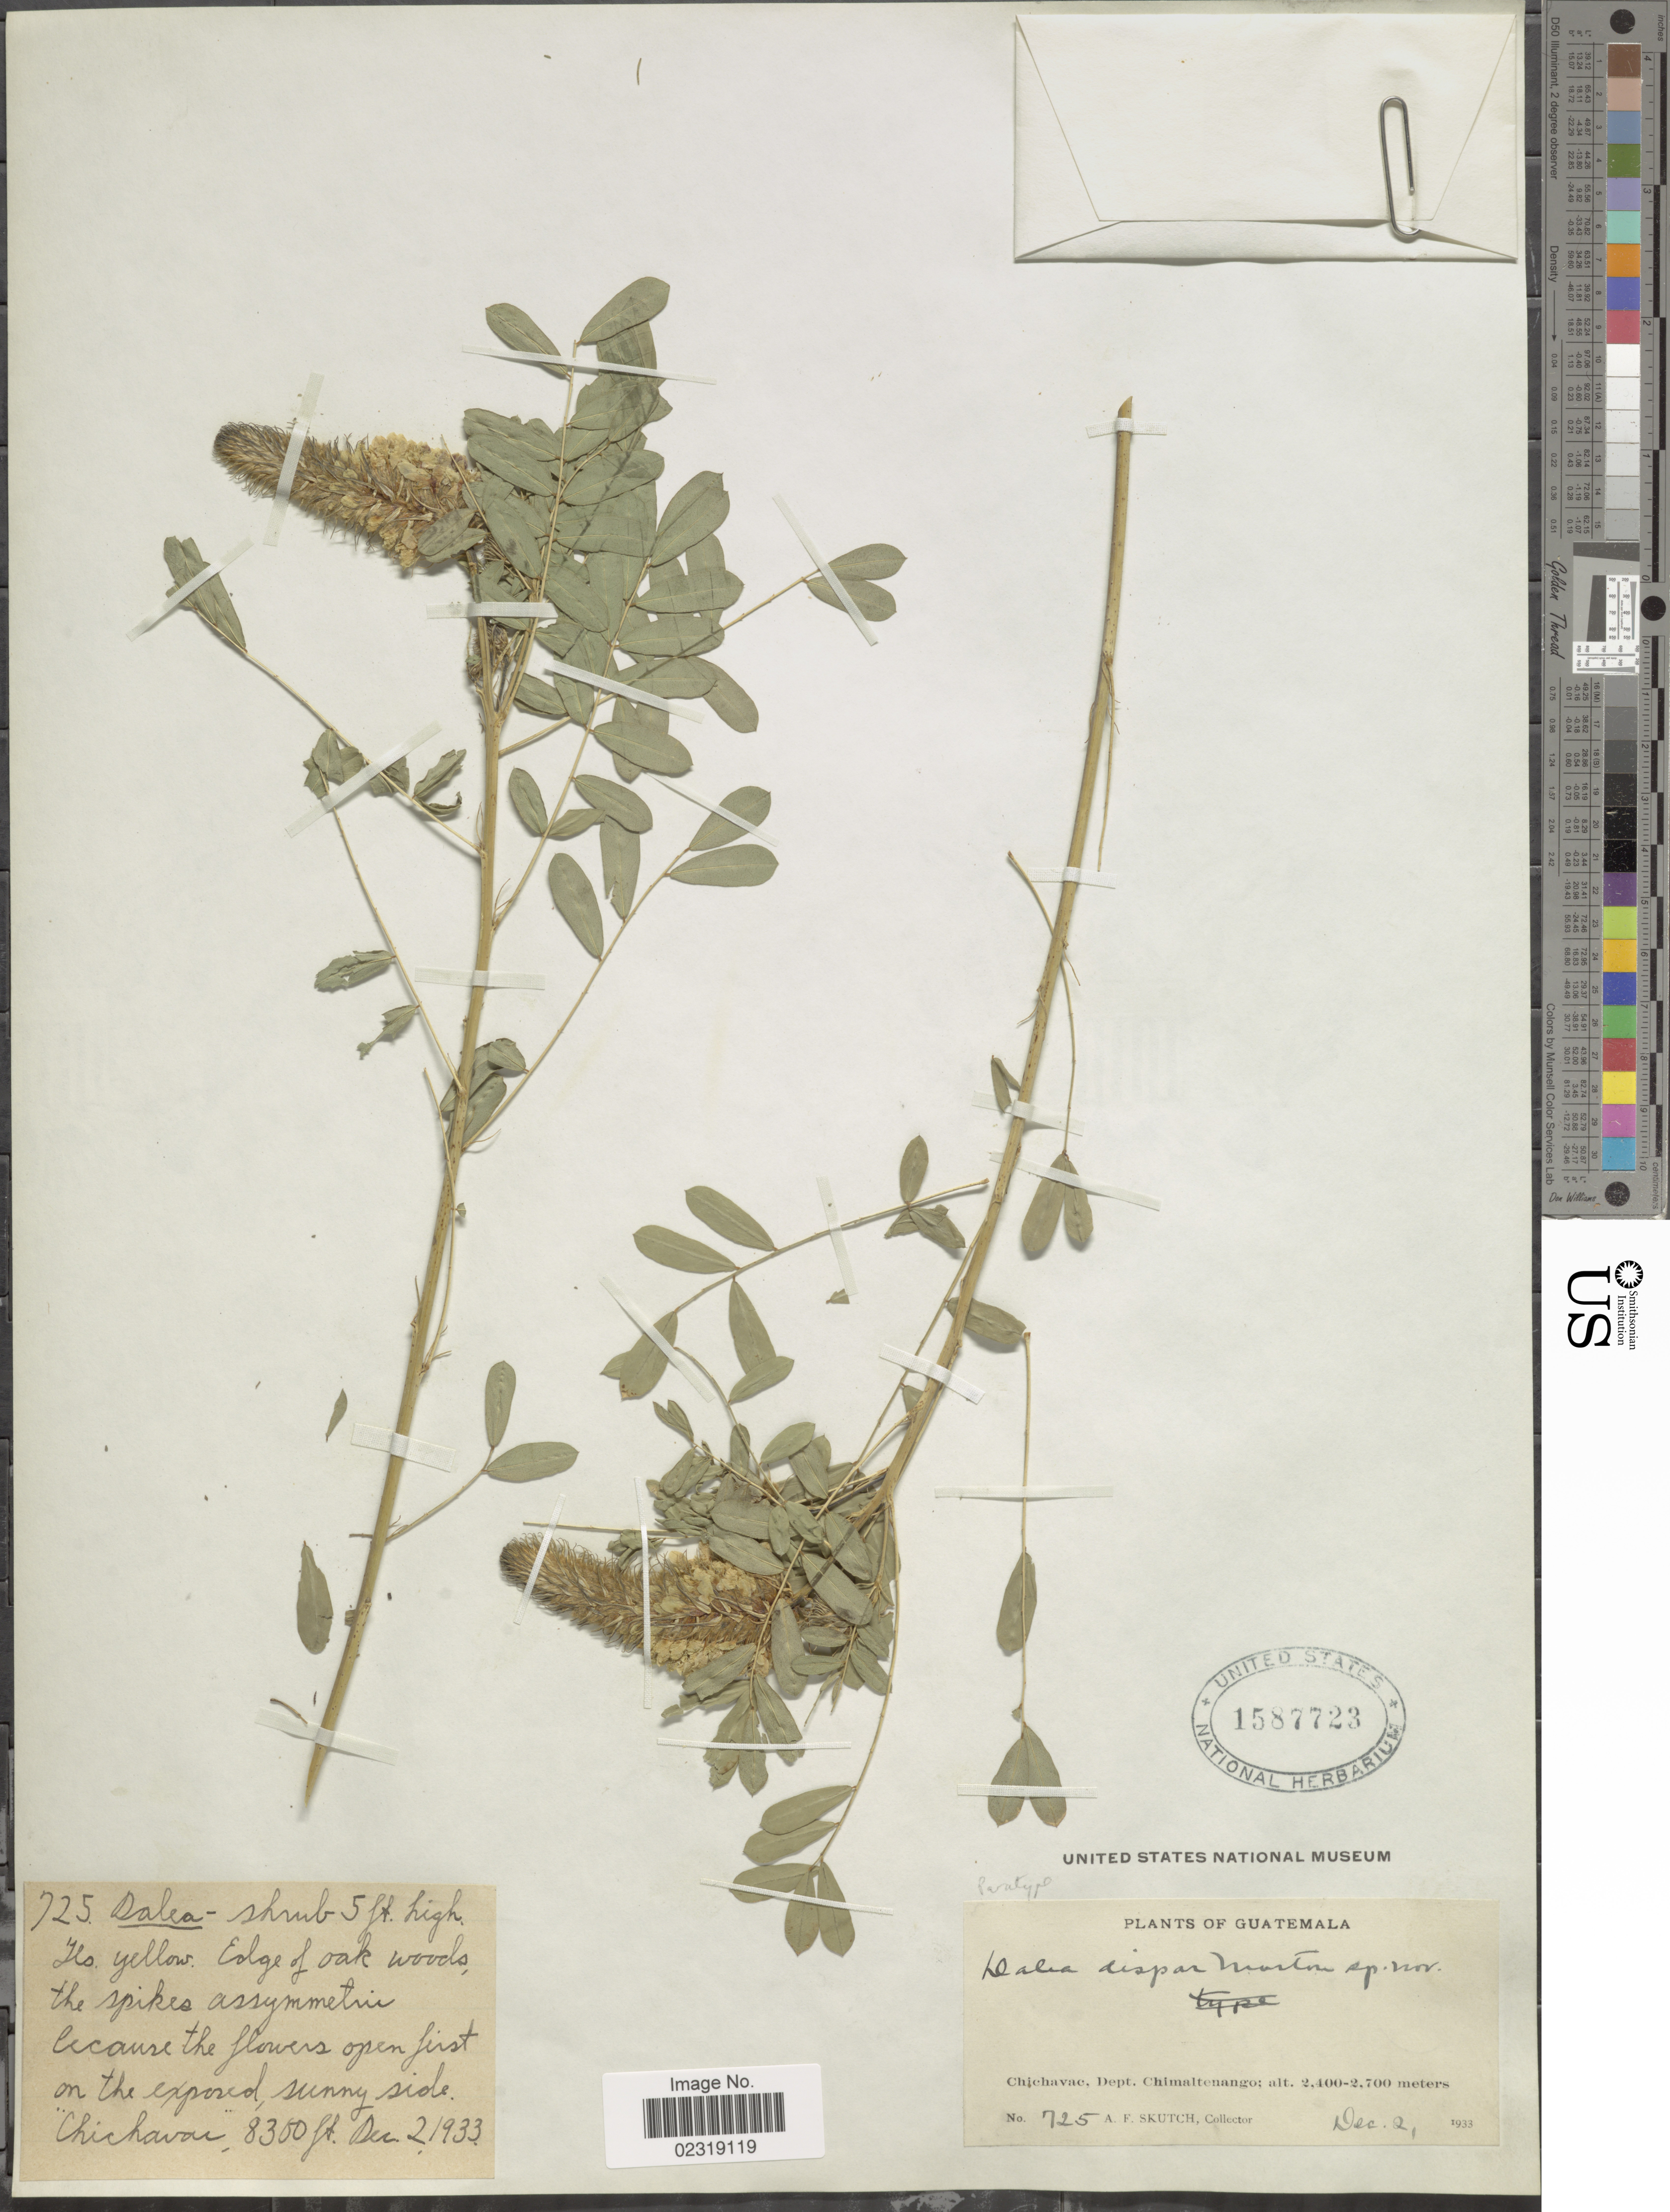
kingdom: Plantae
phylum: Tracheophyta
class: Magnoliopsida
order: Fabales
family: Fabaceae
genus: Dalea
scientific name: Dalea dispar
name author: C.V. Morton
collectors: A. F. Skutch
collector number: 725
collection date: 1933-12-02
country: Guatemala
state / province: Chimaltenango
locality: Chichavae, Dept. Chimaltenango.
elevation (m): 2400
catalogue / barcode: US 1587723